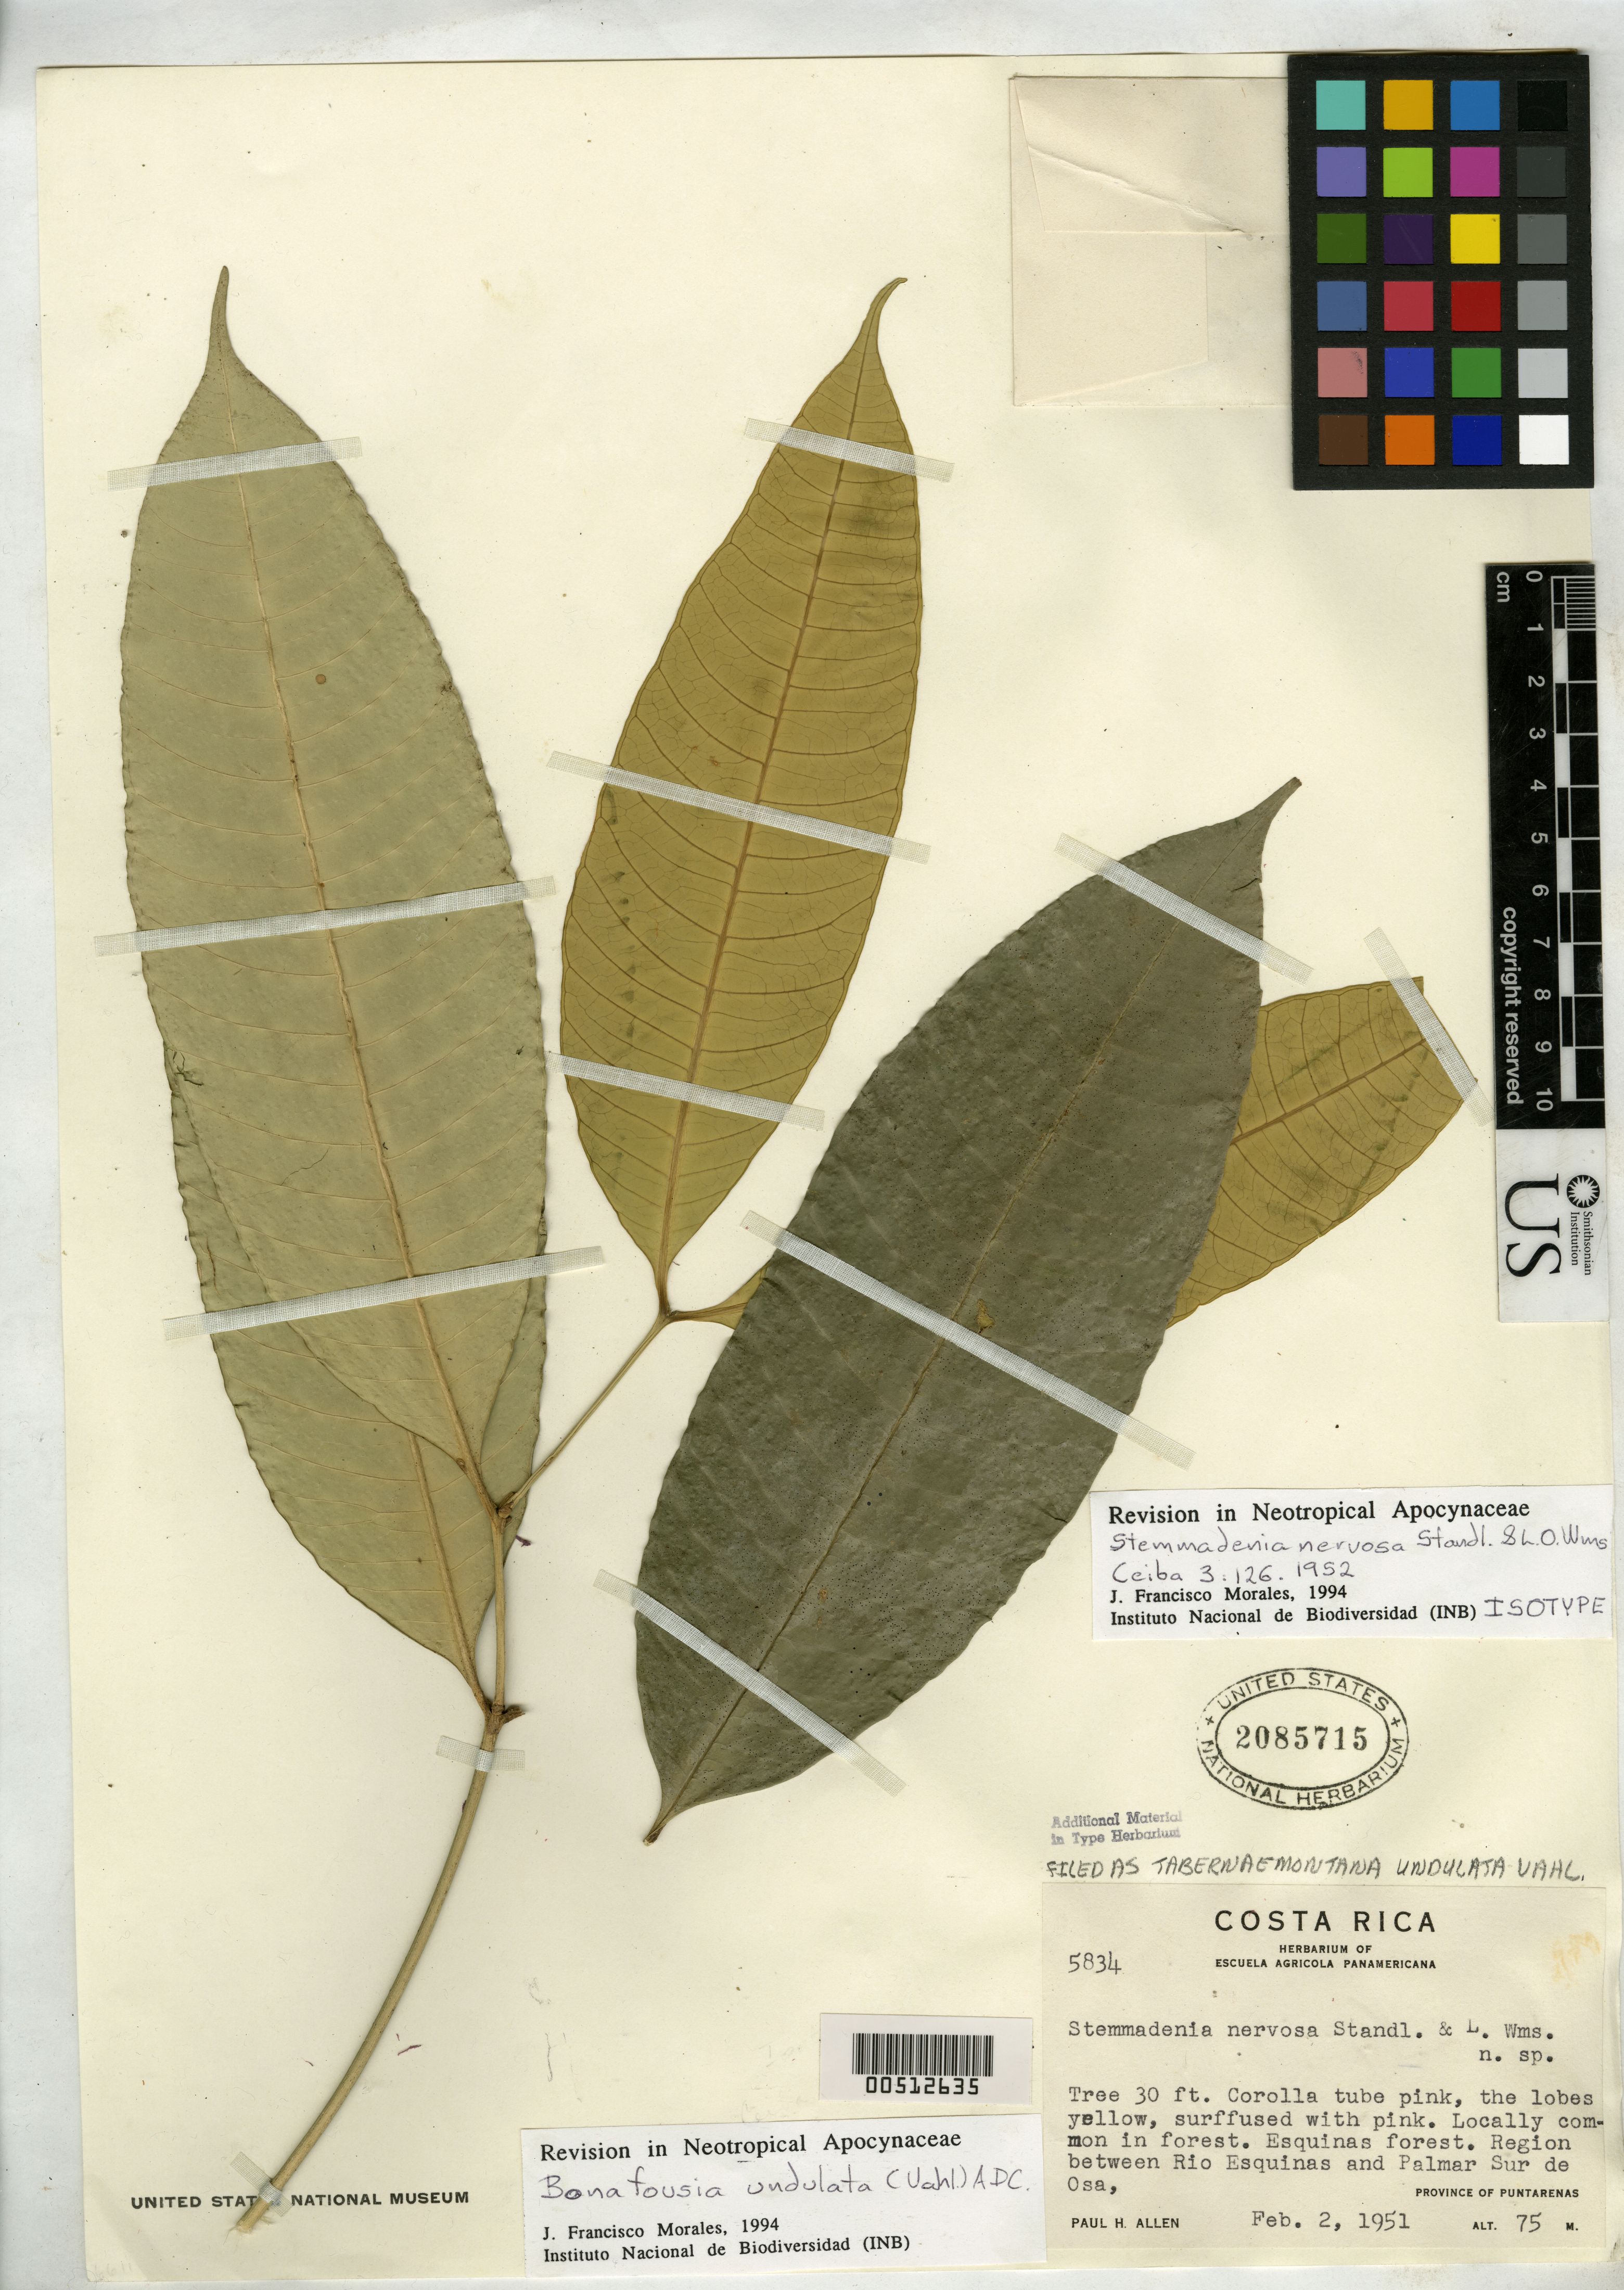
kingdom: Plantae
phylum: Tracheophyta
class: Magnoliopsida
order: Gentianales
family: Apocynaceae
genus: Stemmadenia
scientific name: Stemmadenia nervosa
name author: Standl. & L.O. Williams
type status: Isotype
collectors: P. H. Allen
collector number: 5834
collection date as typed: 02 Feb 1951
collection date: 1951-02-02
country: Costa Rica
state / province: Puntarenas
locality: Region between Rio Esquinas & Palmar Sur de Osa.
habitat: Esquinas forest.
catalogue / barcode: US 2085715